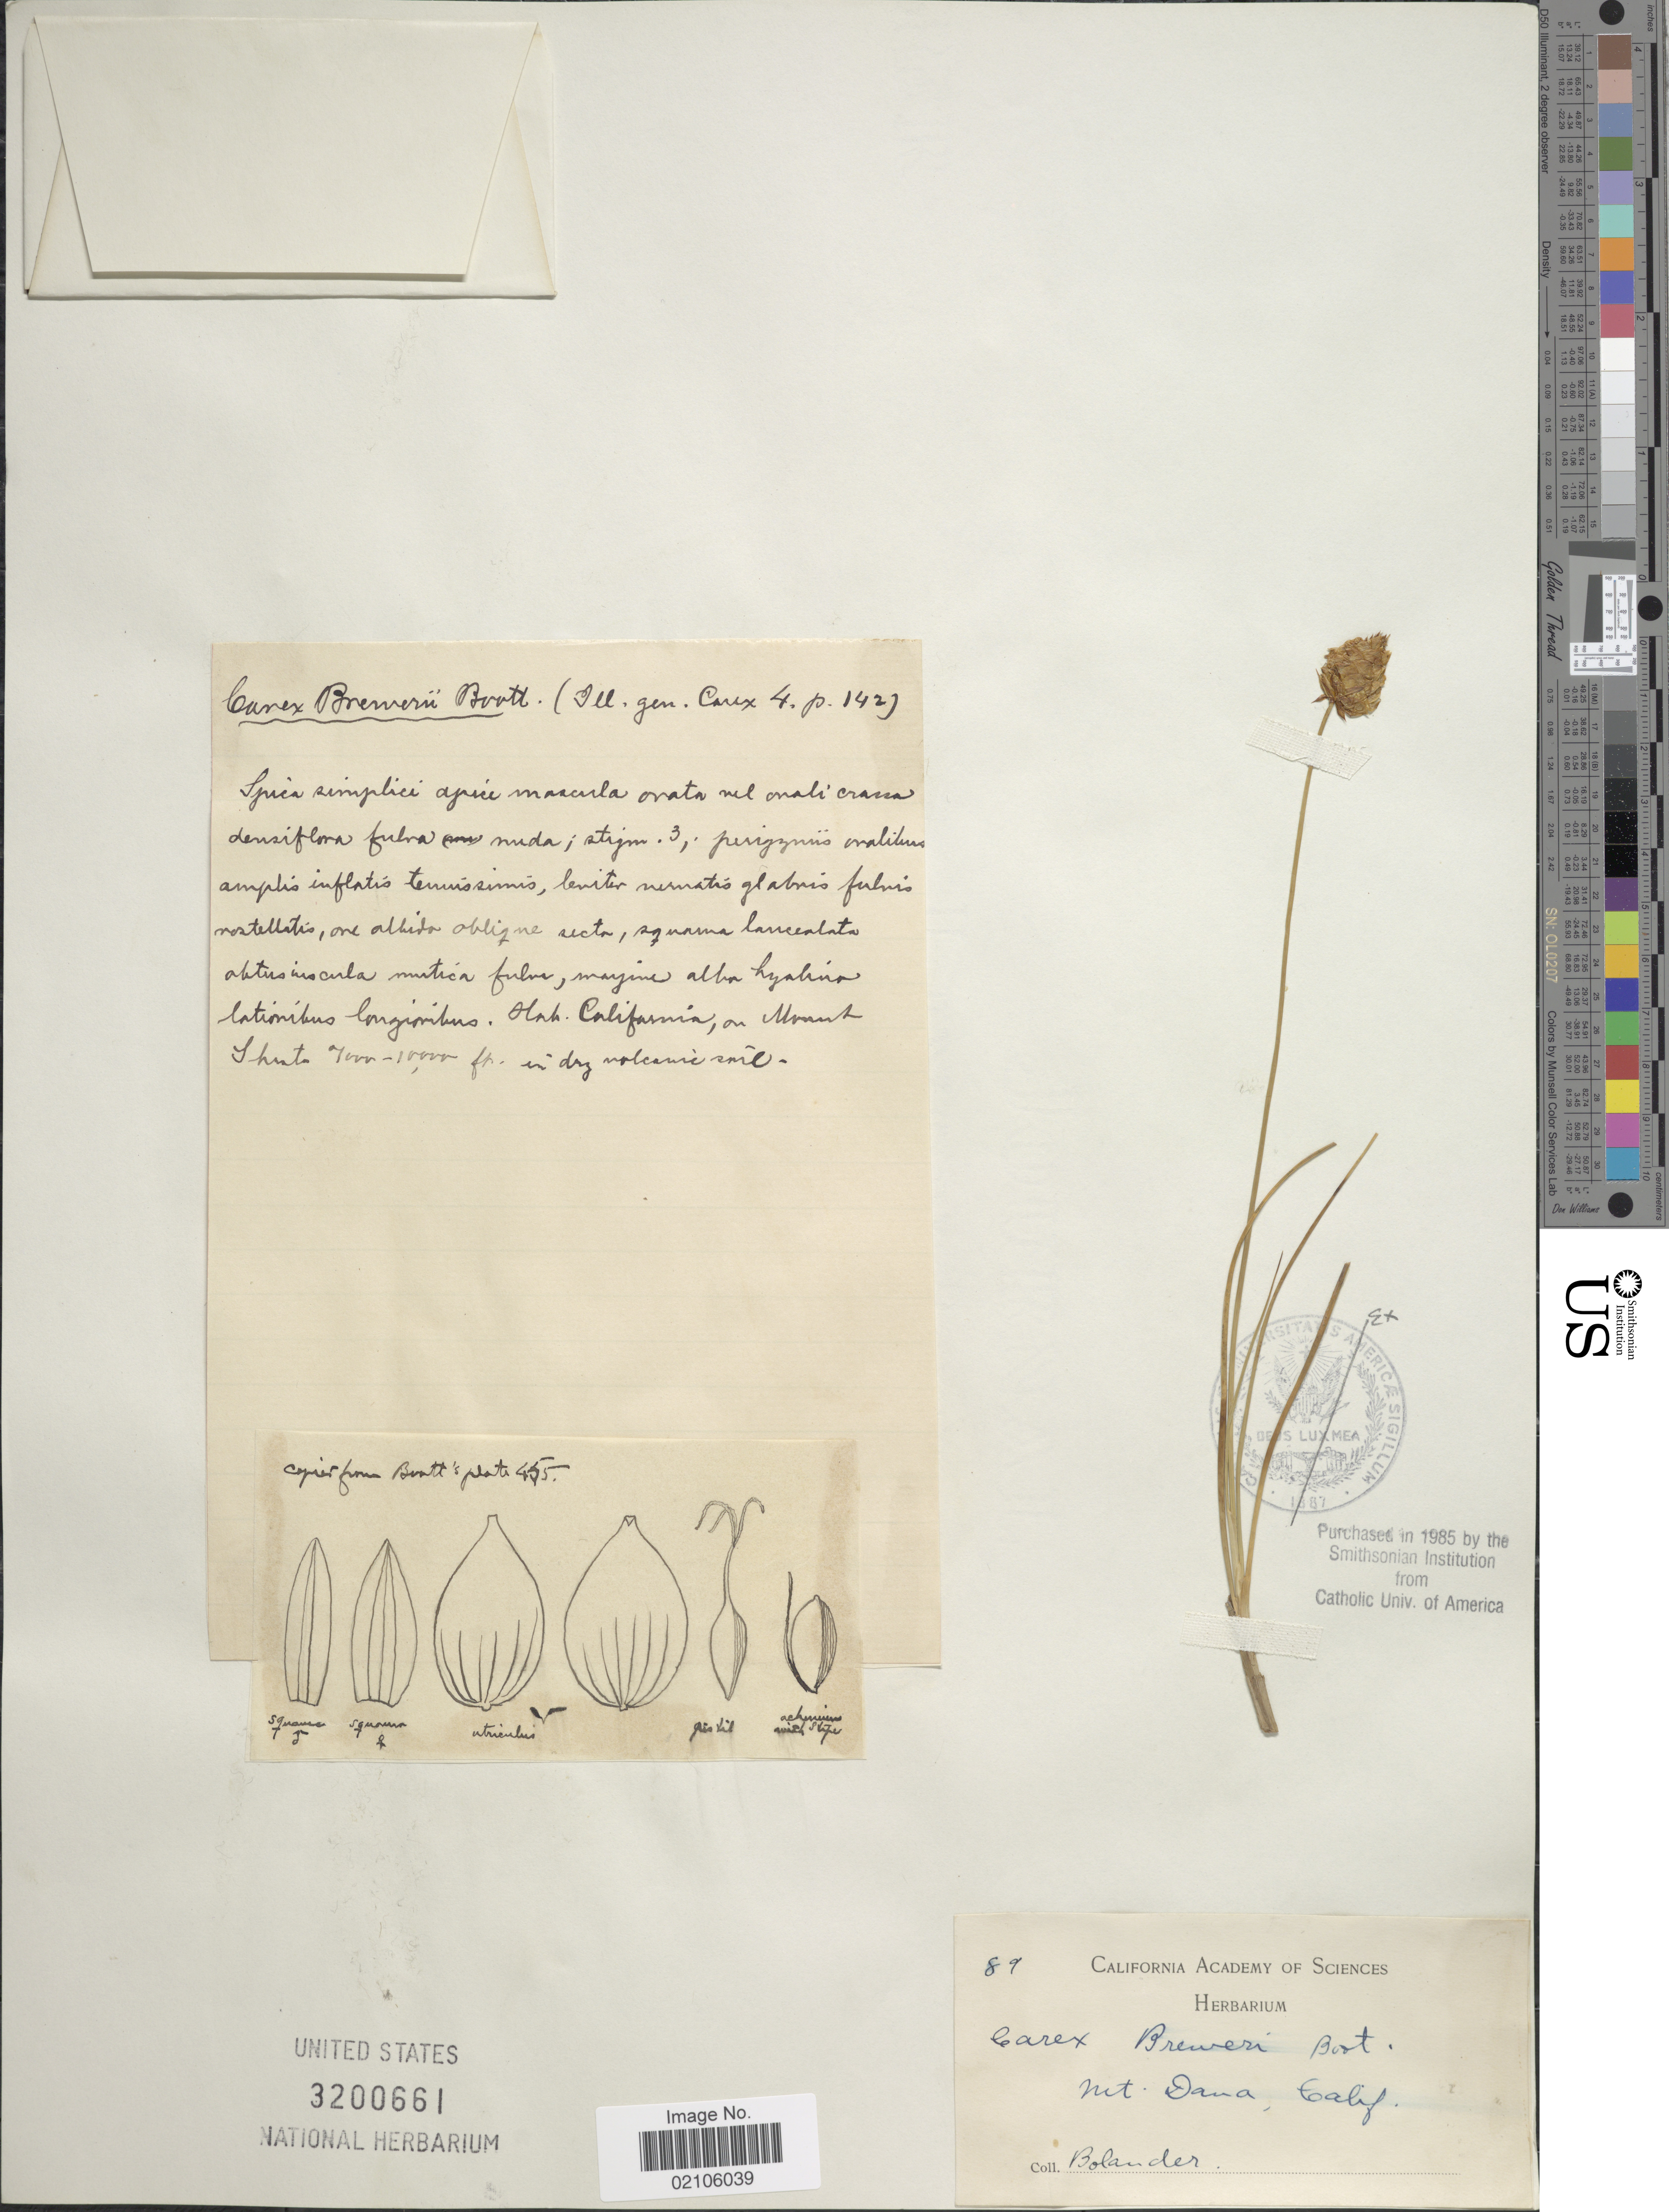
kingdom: Plantae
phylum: Tracheophyta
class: Liliopsida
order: Poales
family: Cyperaceae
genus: Carex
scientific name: Carex breweri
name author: Boott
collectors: -. Bolander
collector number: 89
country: United States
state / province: California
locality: Mt Dana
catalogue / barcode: US 3200661